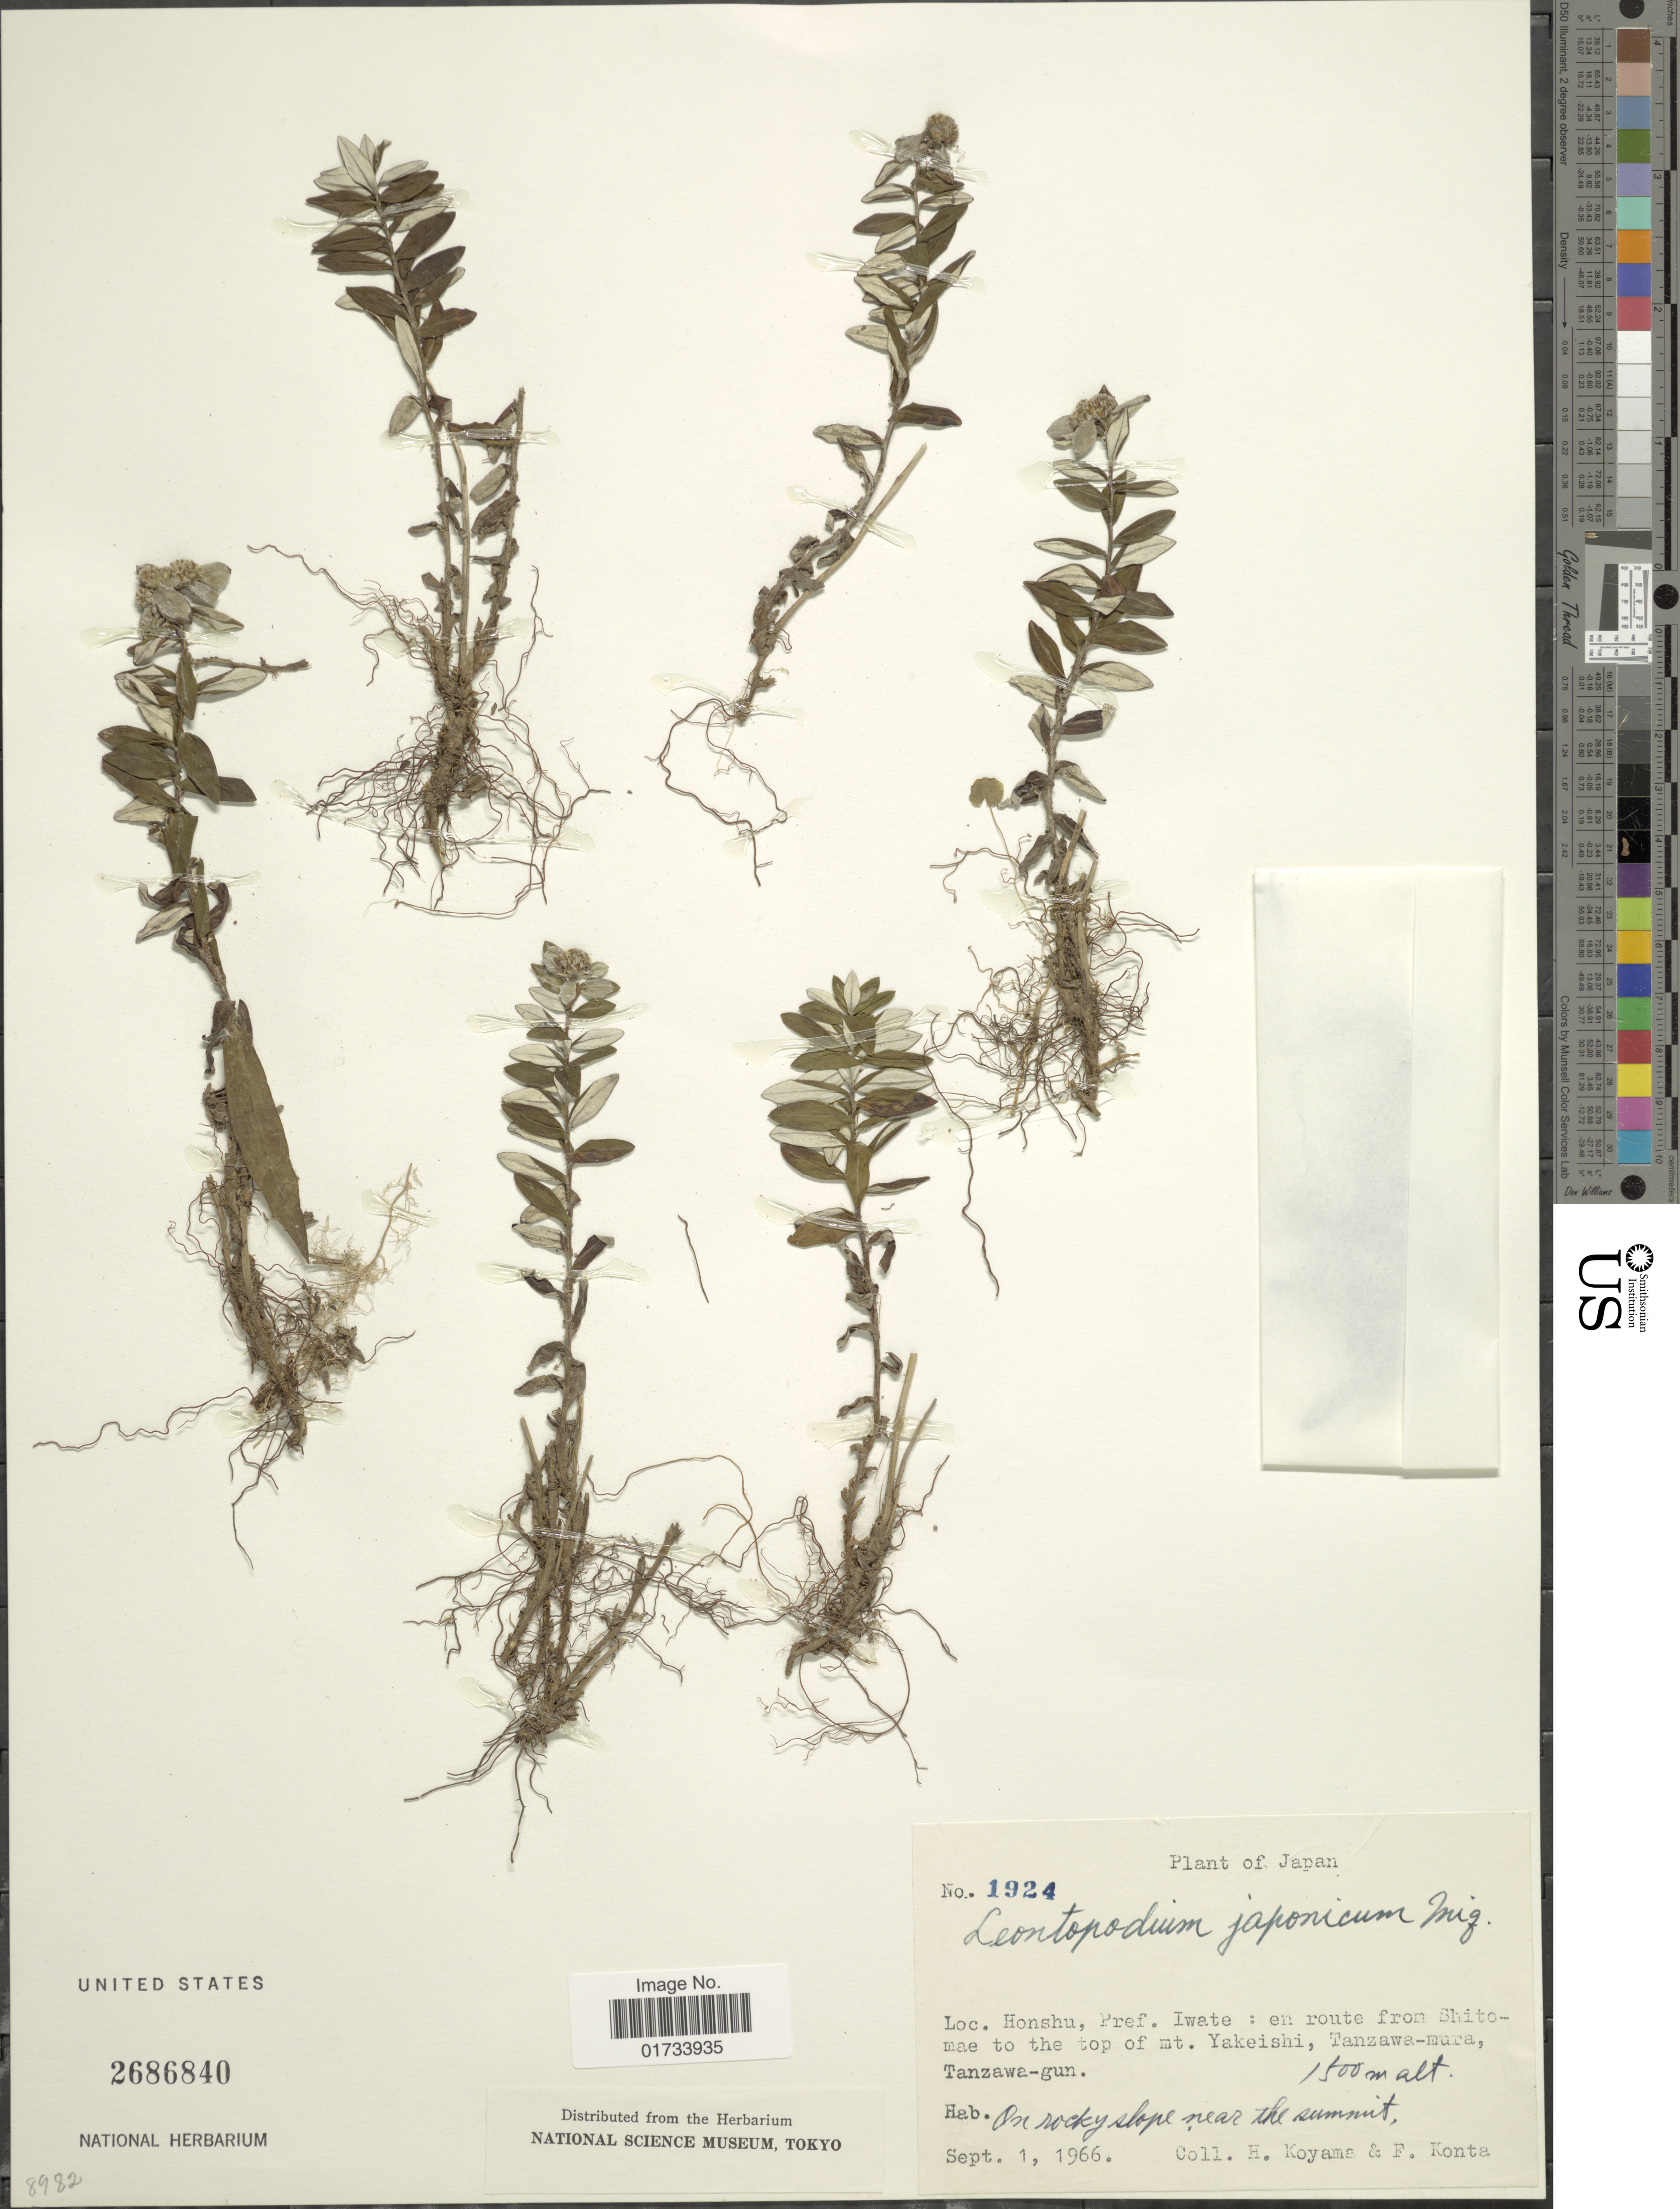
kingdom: Plantae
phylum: Tracheophyta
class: Magnoliopsida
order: Asterales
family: Asteraceae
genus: Leontopodium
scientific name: Leontopodium japonicum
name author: Miq.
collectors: H. Koyama & F. Konta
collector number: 1924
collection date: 1966-09-01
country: Japan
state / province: Iwate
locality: Honshu, en route from Shitomae to the top of mt. Yakeishi, Tanzawa-mura, Tanzawa-gun, on rocky slope near the summit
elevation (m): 1500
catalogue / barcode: US 2686840